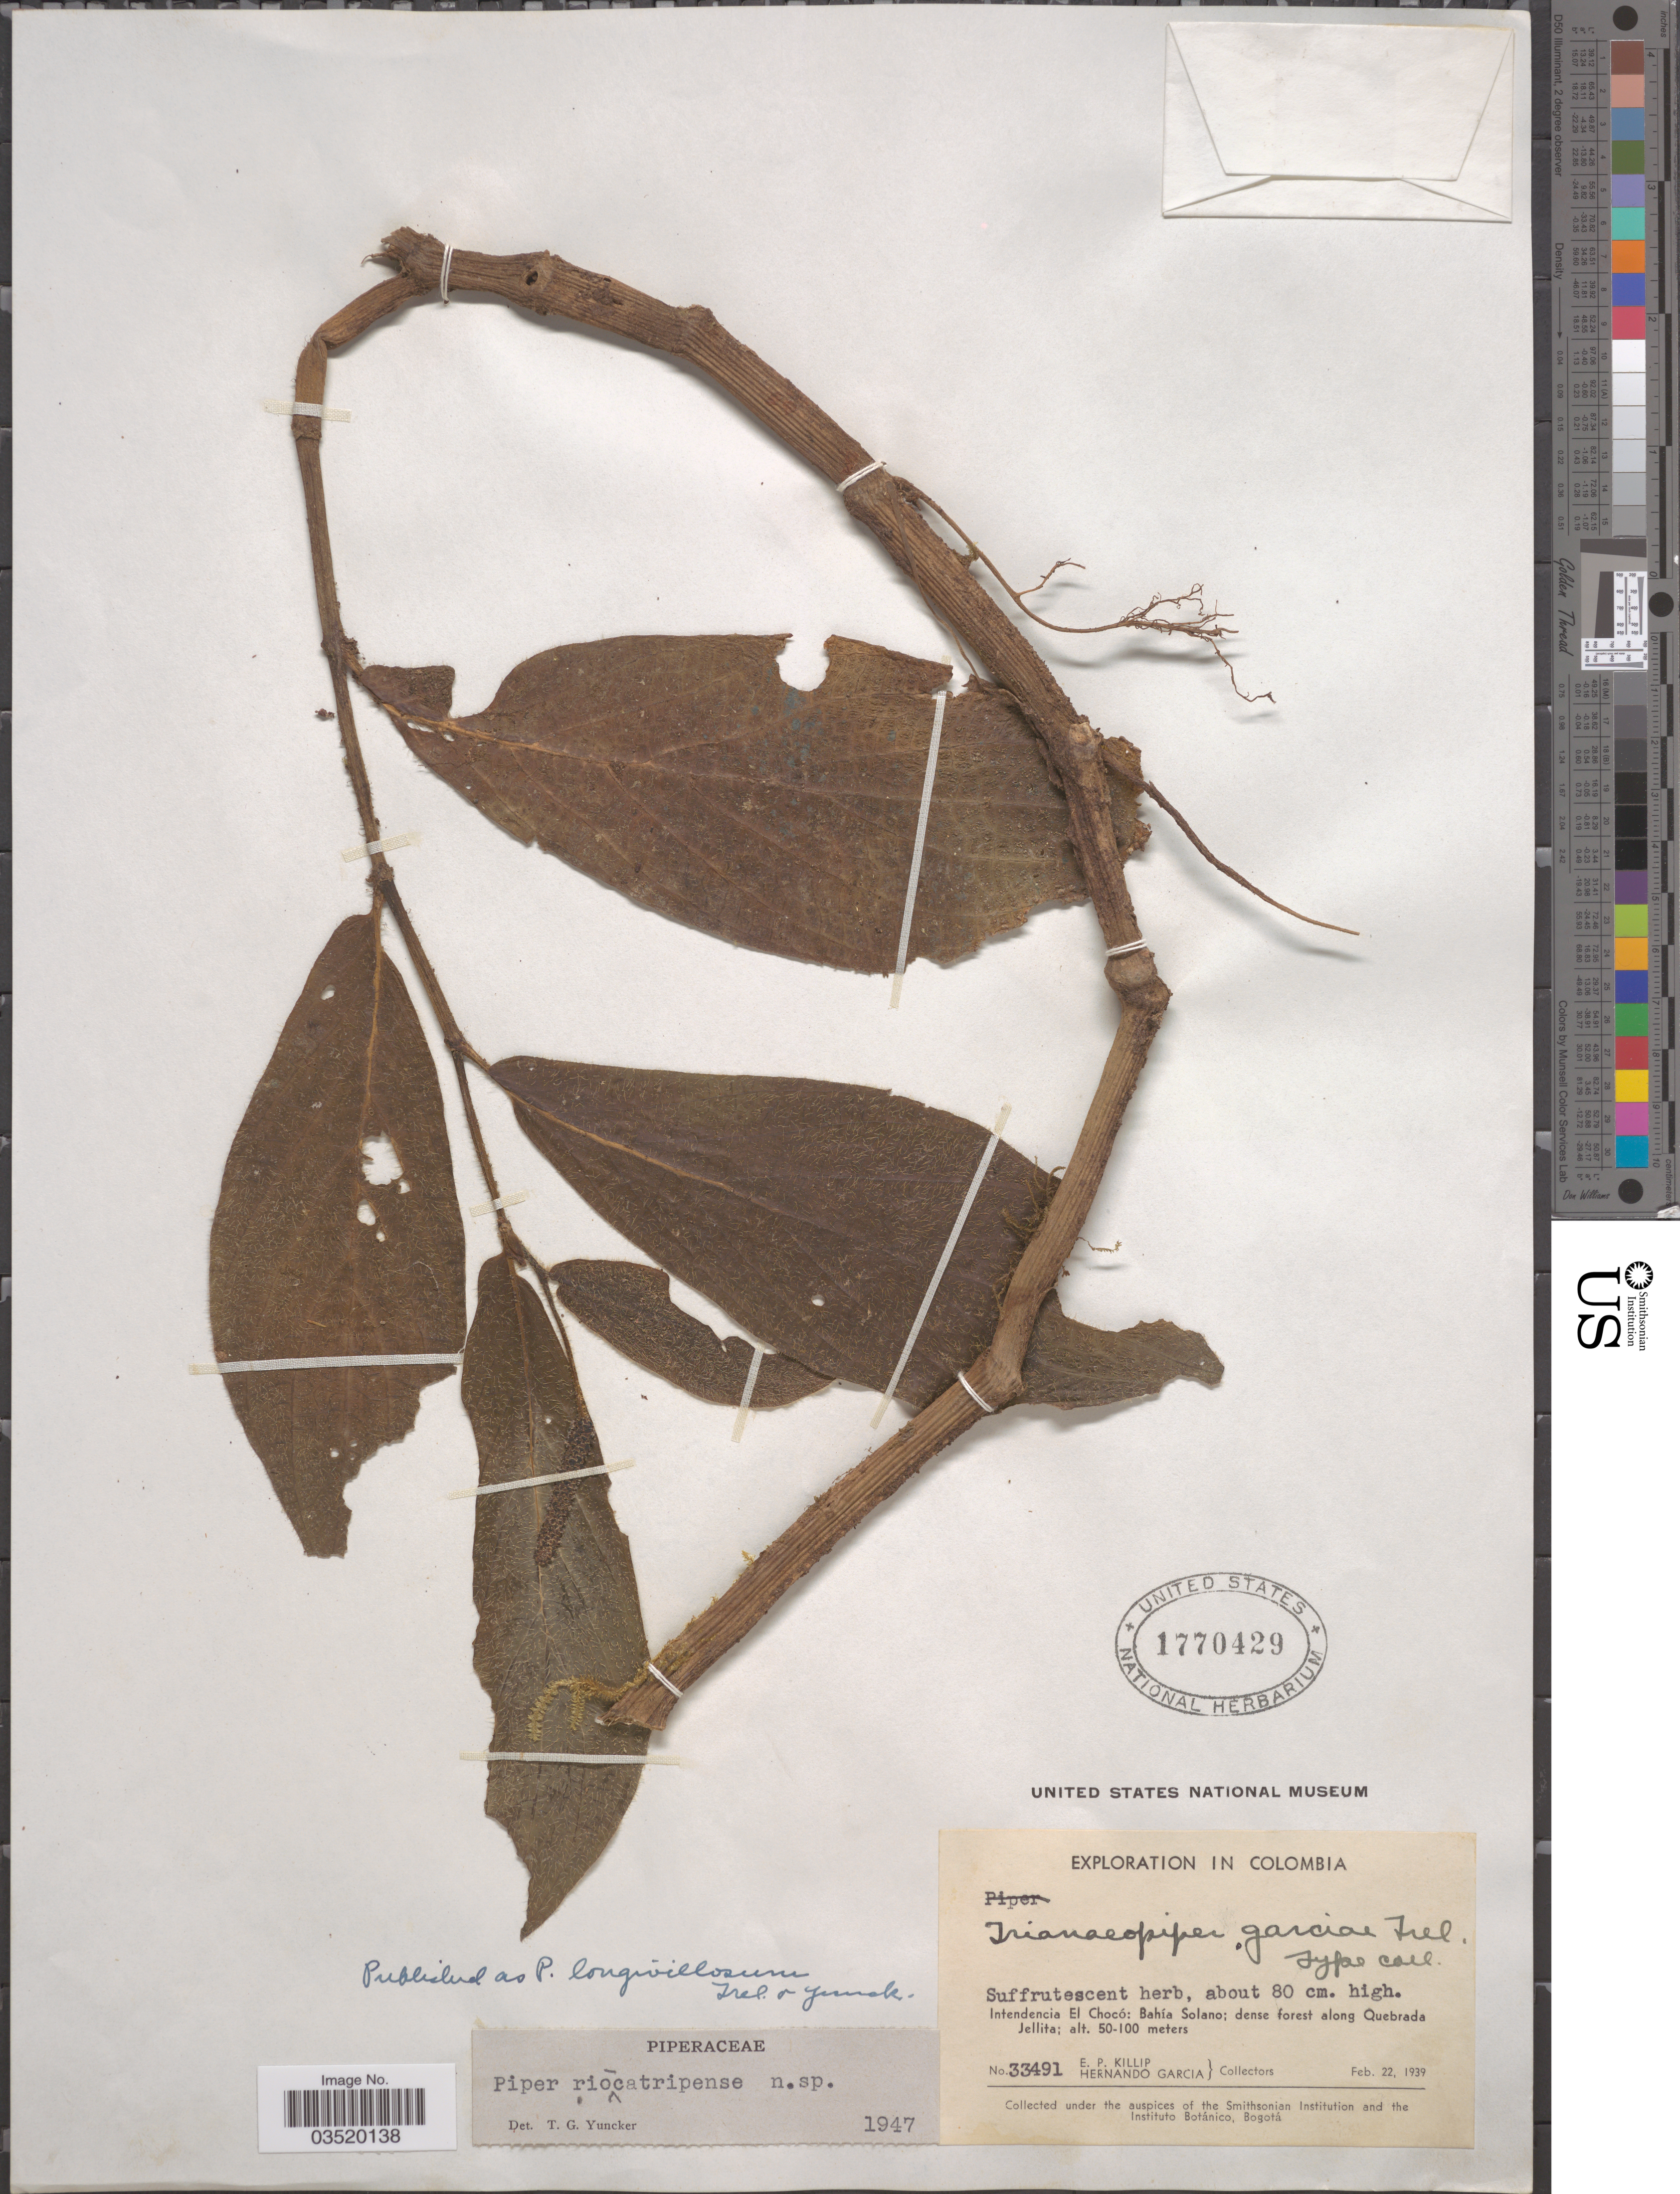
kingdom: Plantae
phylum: Tracheophyta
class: Magnoliopsida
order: Piperales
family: Piperaceae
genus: Piper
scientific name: Piper longivillosum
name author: Trel. & Yunck.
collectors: E. P. Killip & H. Garcia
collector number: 33491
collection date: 1939-02-22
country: Colombia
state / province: Chocó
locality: Intendencia El Chocó: Bahía Solano; dense forest along Quebrada Jellita.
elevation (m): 50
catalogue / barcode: US 1770429